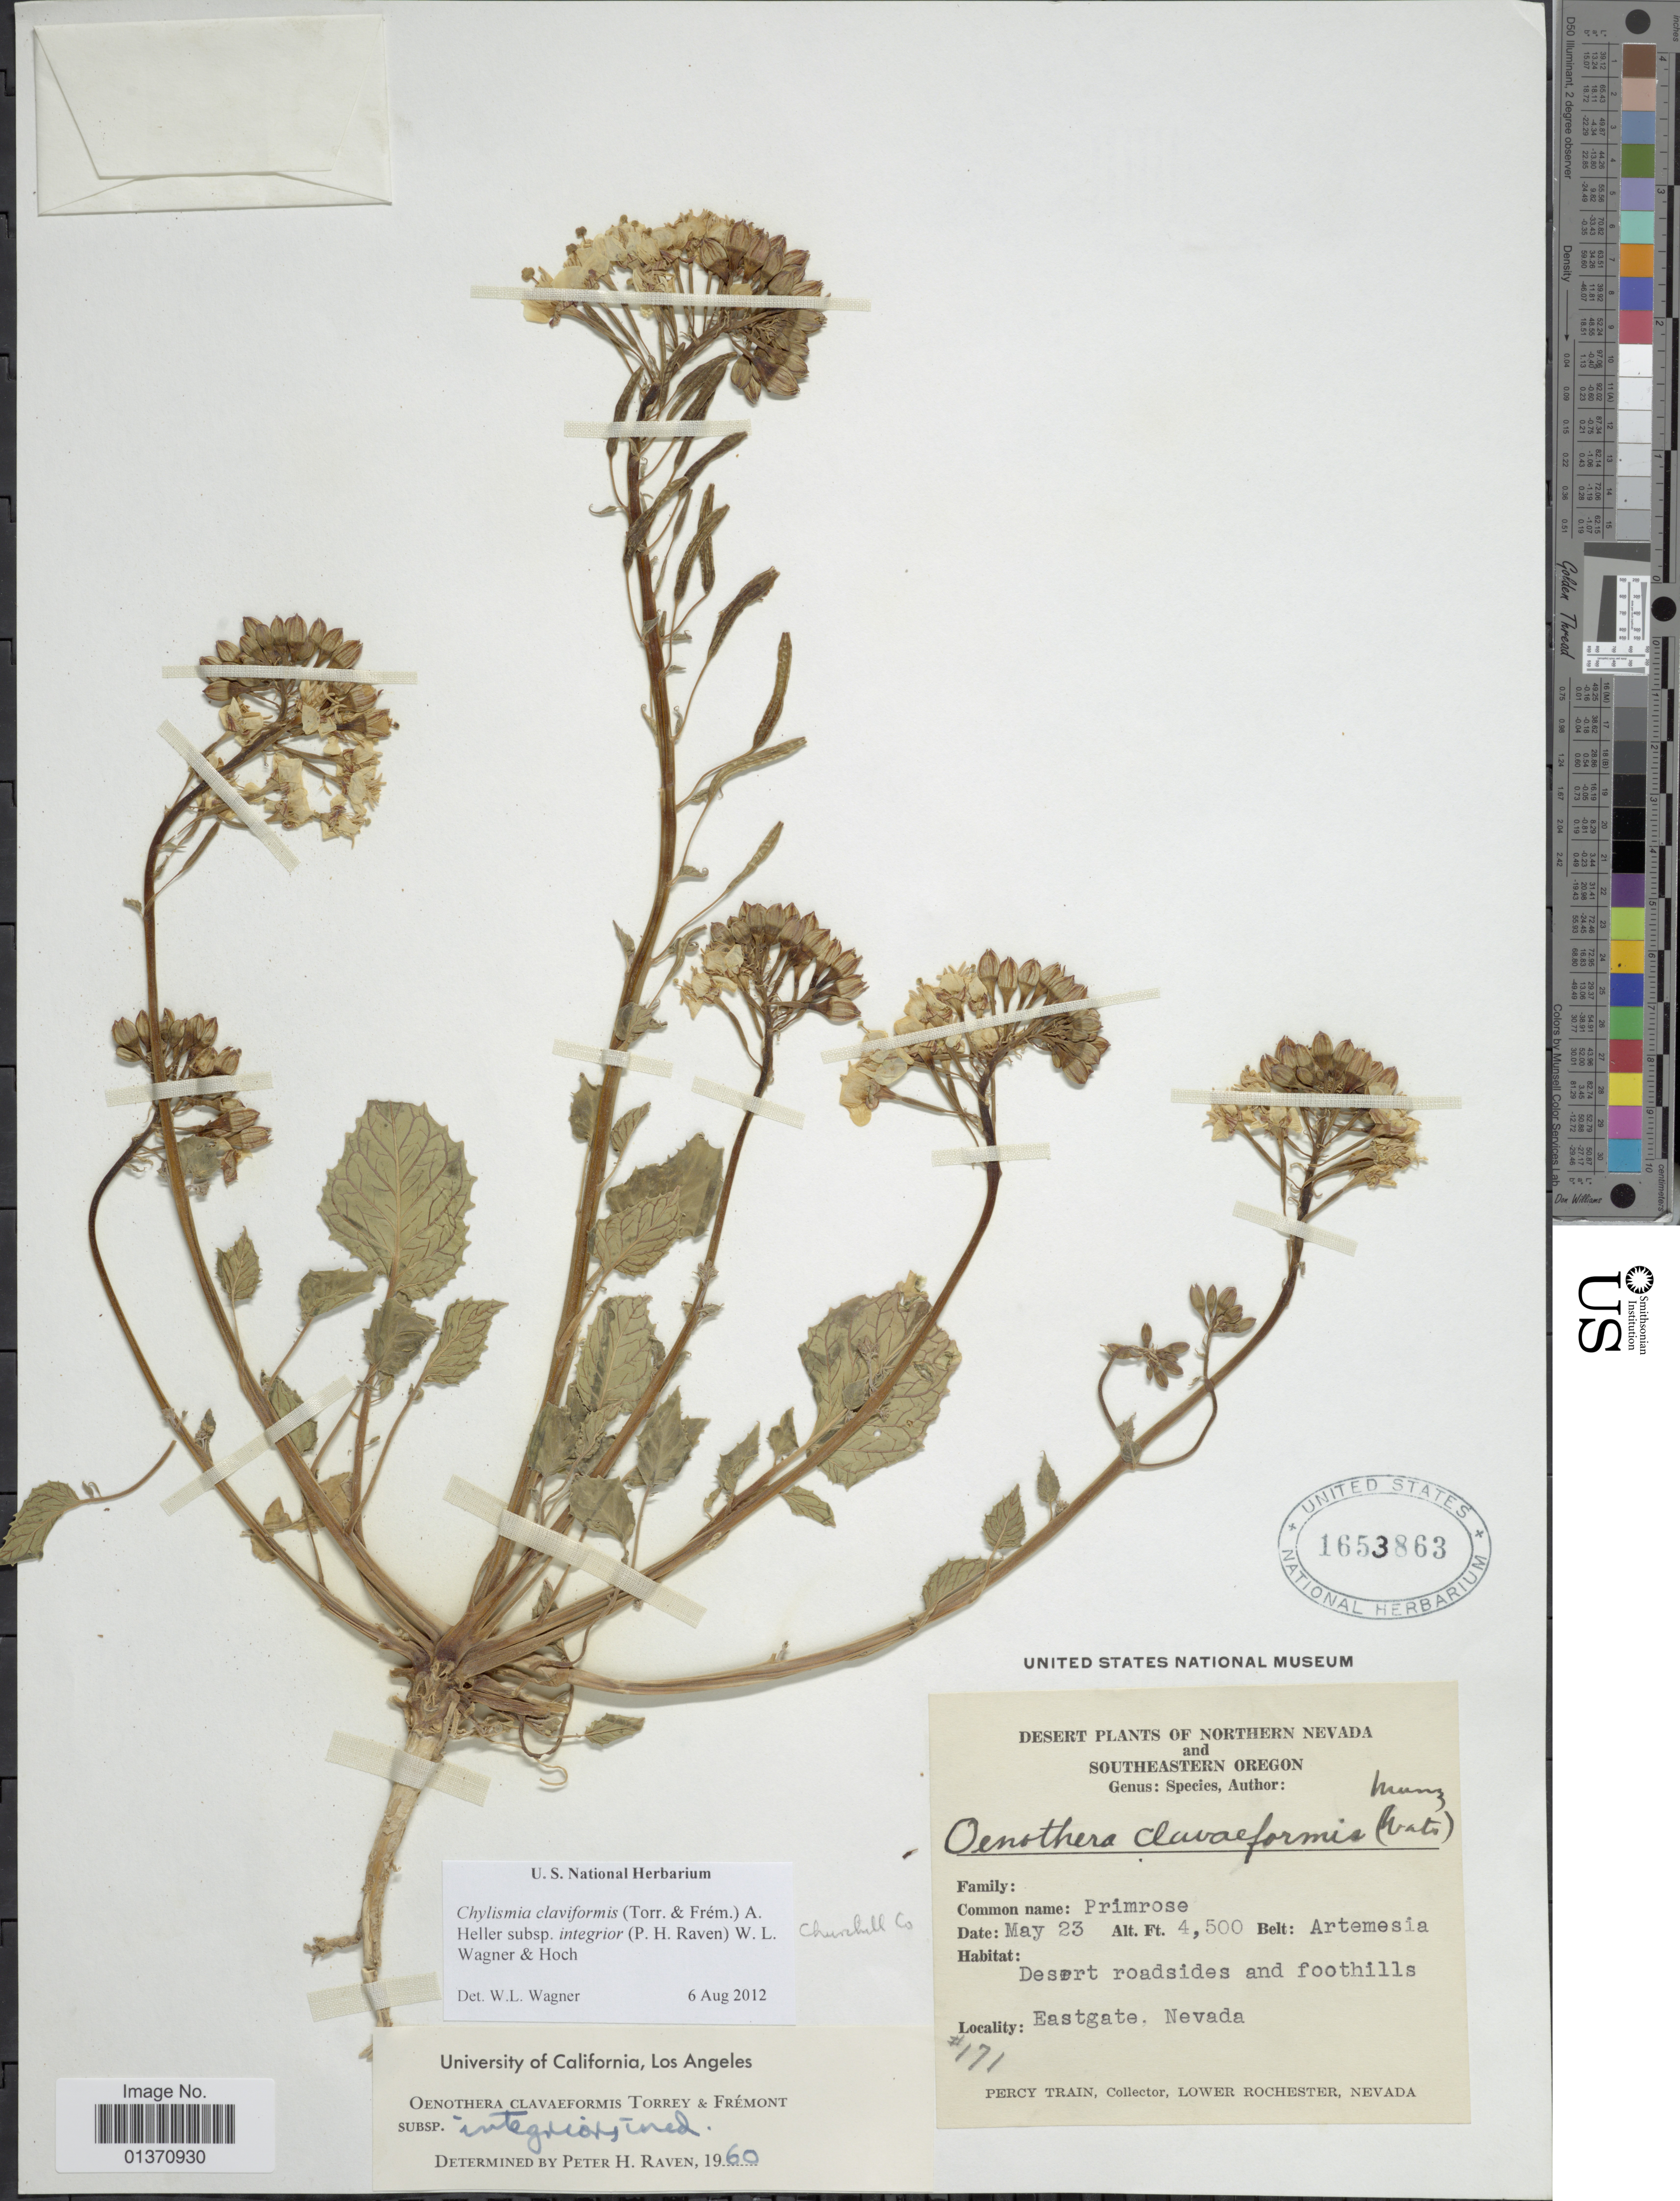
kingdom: Plantae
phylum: Tracheophyta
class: Magnoliopsida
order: Myrtales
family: Onagraceae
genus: Chylismia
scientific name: Chylismia claviformis subsp. integrior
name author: (P.H. Raven) W.L. Wagner & Hoch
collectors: P. Train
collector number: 171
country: United States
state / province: Nevada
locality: Desert Plants of Northern Nevada and Southeastern Oregon, Belt: Artemesia, Desert roadsides and foothills, Eastgate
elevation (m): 1372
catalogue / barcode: US 1653863